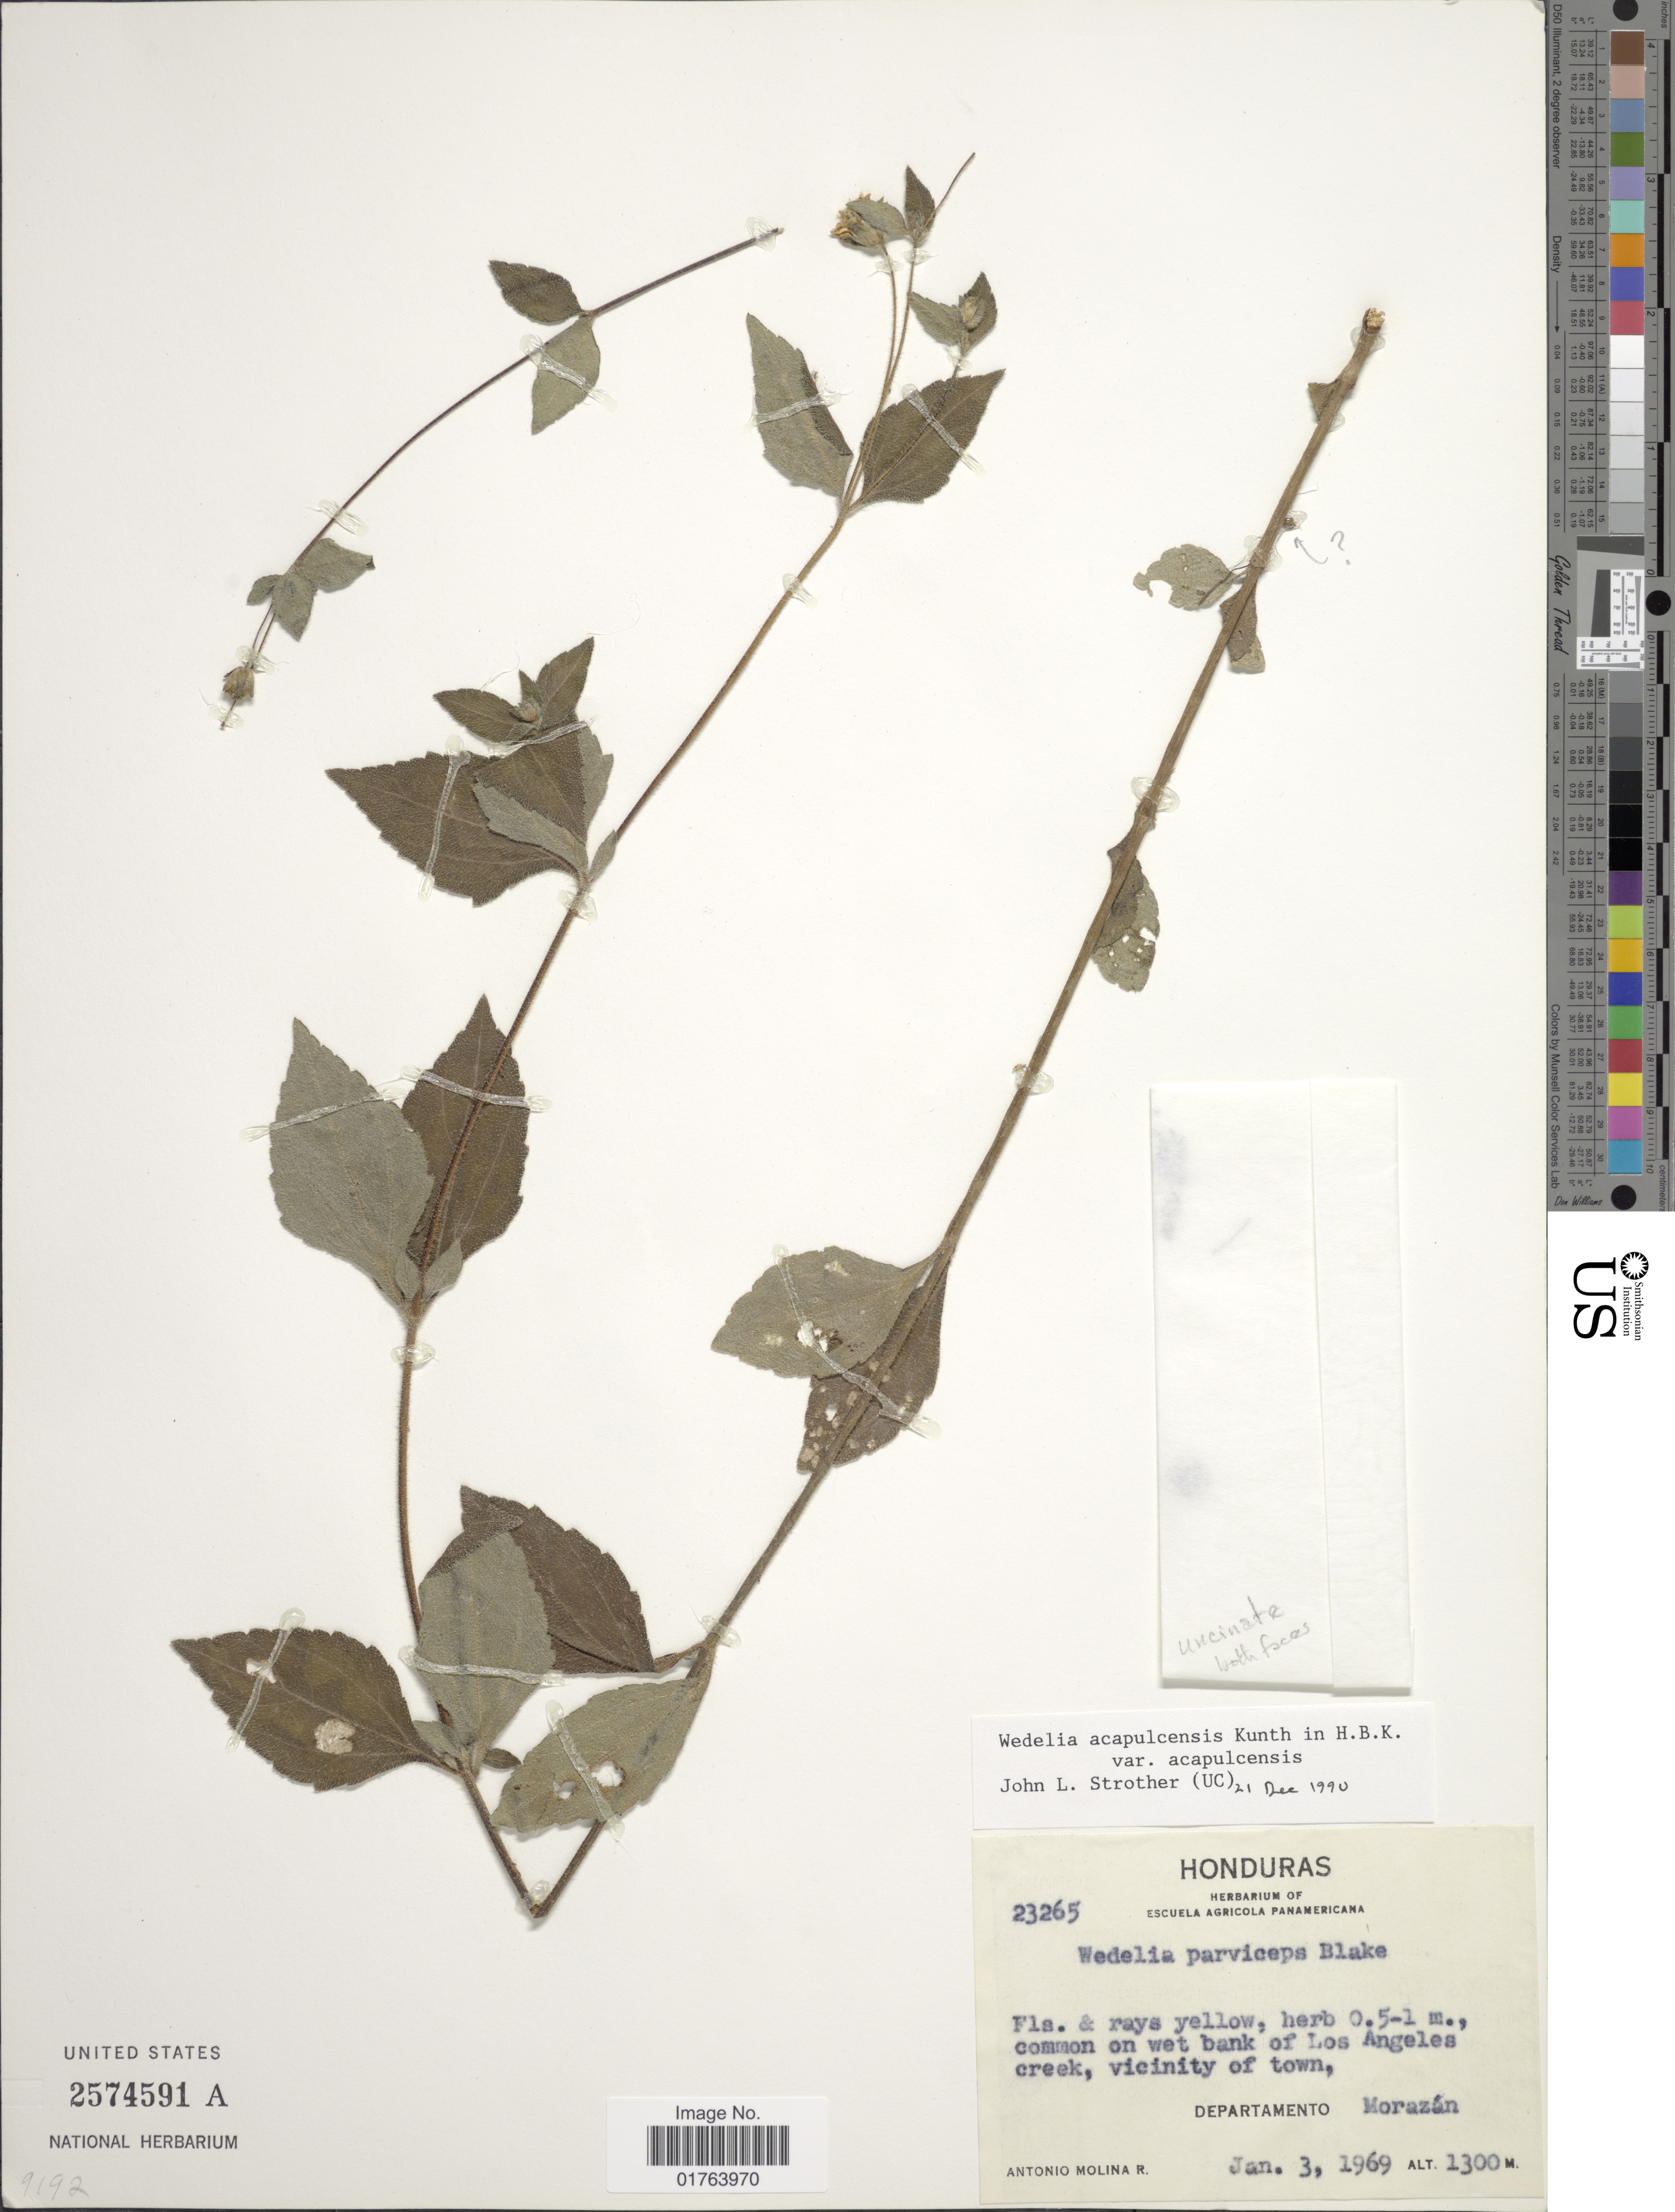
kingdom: Plantae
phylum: Tracheophyta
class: Magnoliopsida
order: Asterales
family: Asteraceae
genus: Wedelia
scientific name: Wedelia acapulcensis var. acapulcensis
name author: Kunth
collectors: A. Molina R.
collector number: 23265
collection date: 1969-01-03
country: Honduras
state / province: Fco. Morazán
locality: Departamento Morazan, Wet bank of Los Angeles creek, vicinity of town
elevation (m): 1300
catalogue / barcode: US 2574591A